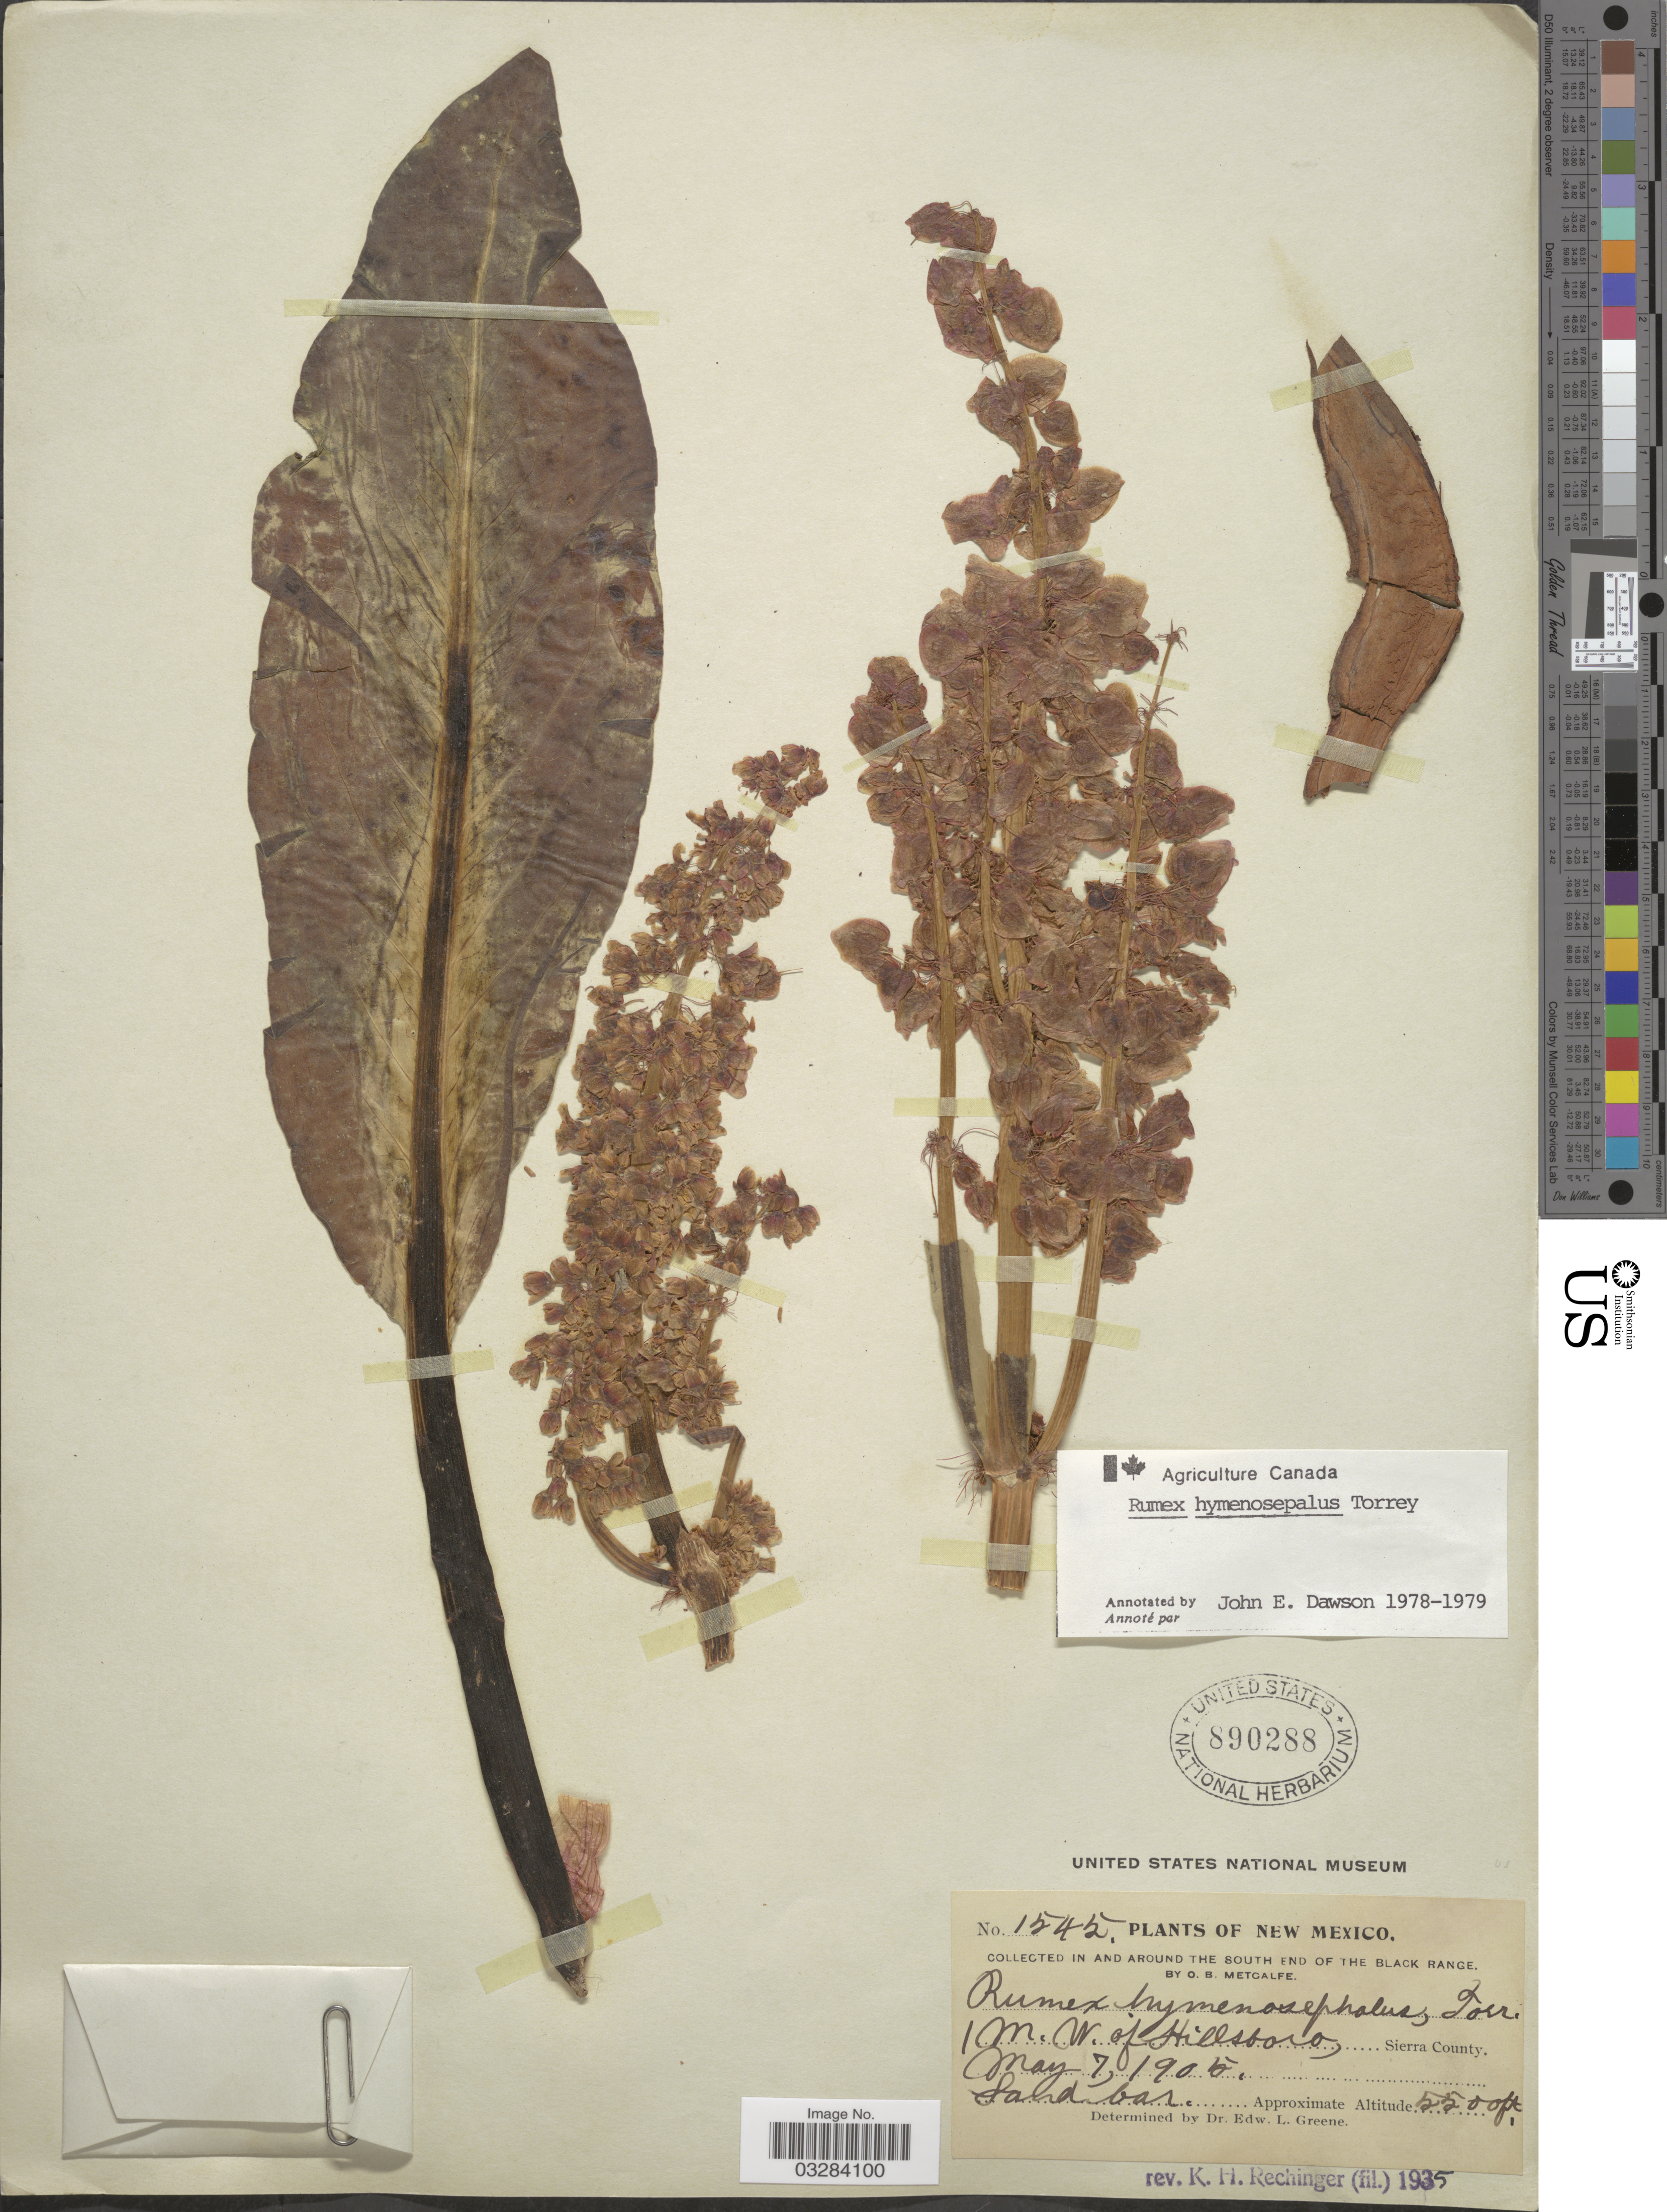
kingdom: Plantae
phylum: Tracheophyta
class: Magnoliopsida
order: Caryophyllales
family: Polygonaceae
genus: Rumex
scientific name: Rumex hymenosepalus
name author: Torr.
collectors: O. B. Metcalfe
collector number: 1545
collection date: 1905-05-07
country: United States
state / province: New Mexico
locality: In and around the south end of the Black Range. 1 m. W. of Hillsboro, Sierra County.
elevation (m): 1676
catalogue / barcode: US 890288